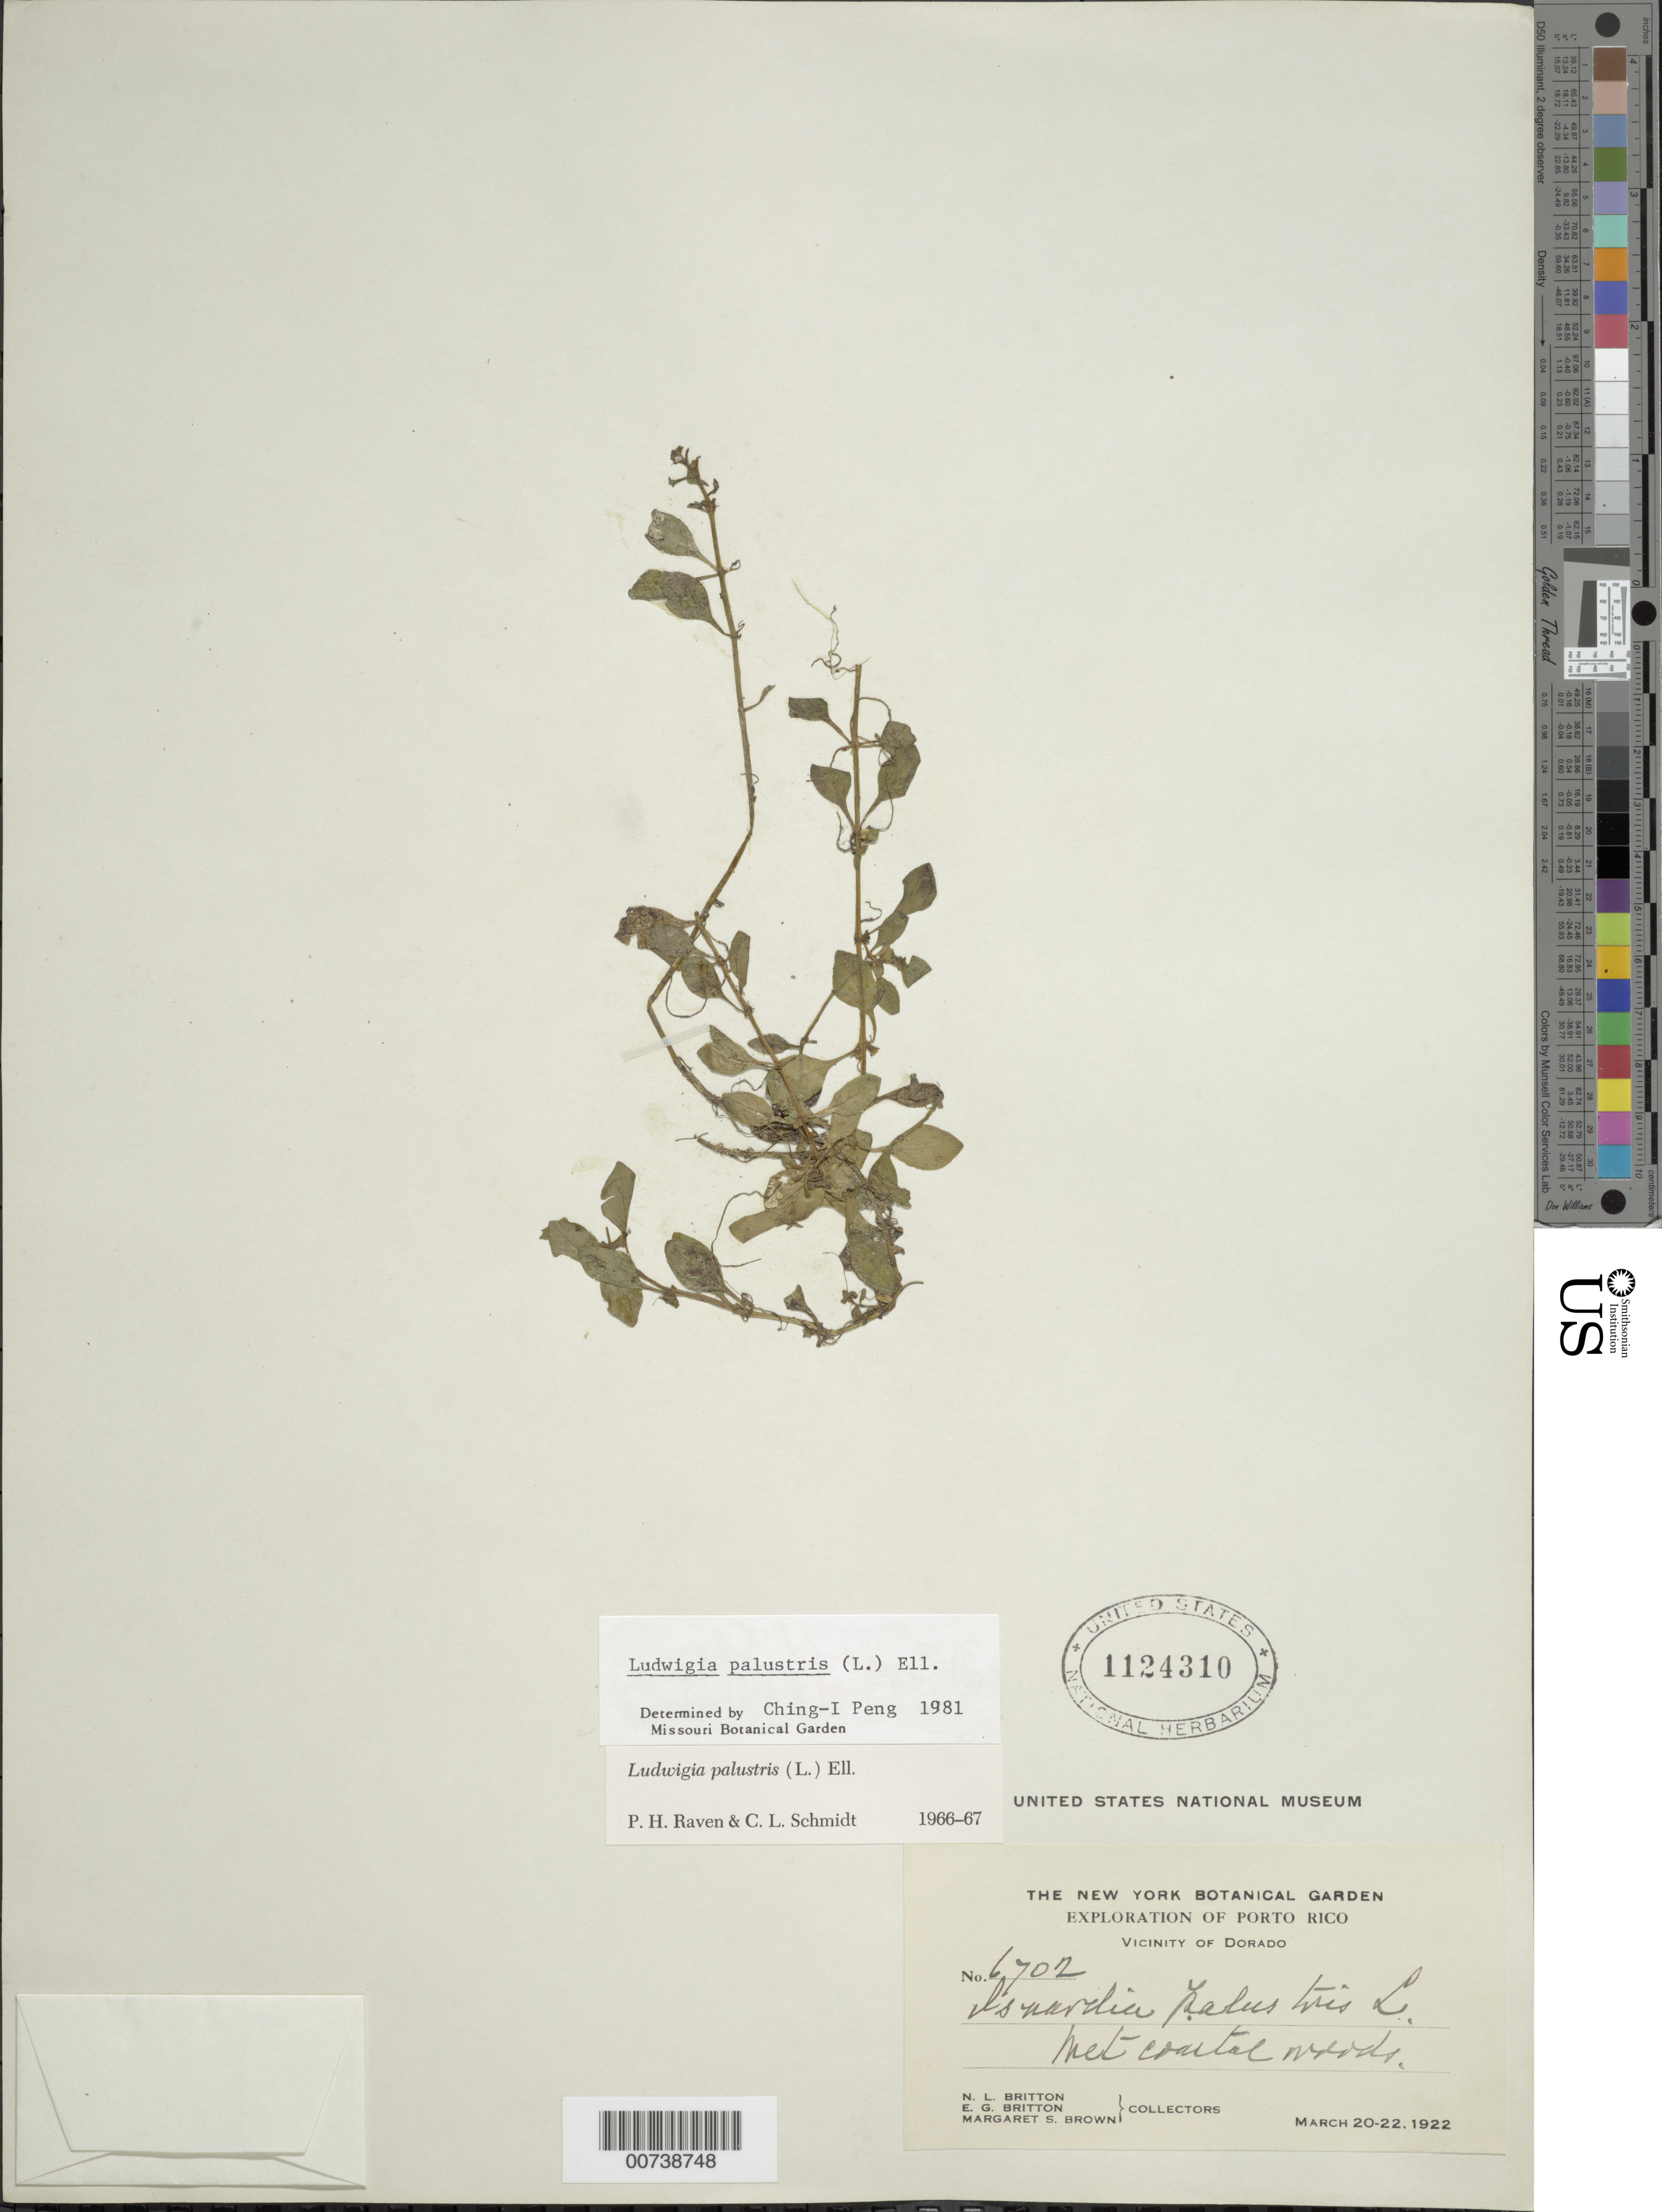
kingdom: Plantae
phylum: Tracheophyta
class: Magnoliopsida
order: Myrtales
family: Onagraceae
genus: Ludwigia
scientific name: Ludwigia palustris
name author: (L.) Elliott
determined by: Peng, Ching-I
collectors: N. Britton, E. G. Britton & M. S. Brown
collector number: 6702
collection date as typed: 20 Mar 1922 to 22 Mar 1922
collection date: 1922-03-20/1922-03-22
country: Puerto Rico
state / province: Dorado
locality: Vicinity of Dorado.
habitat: Wet coastal woods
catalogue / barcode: US 1124310